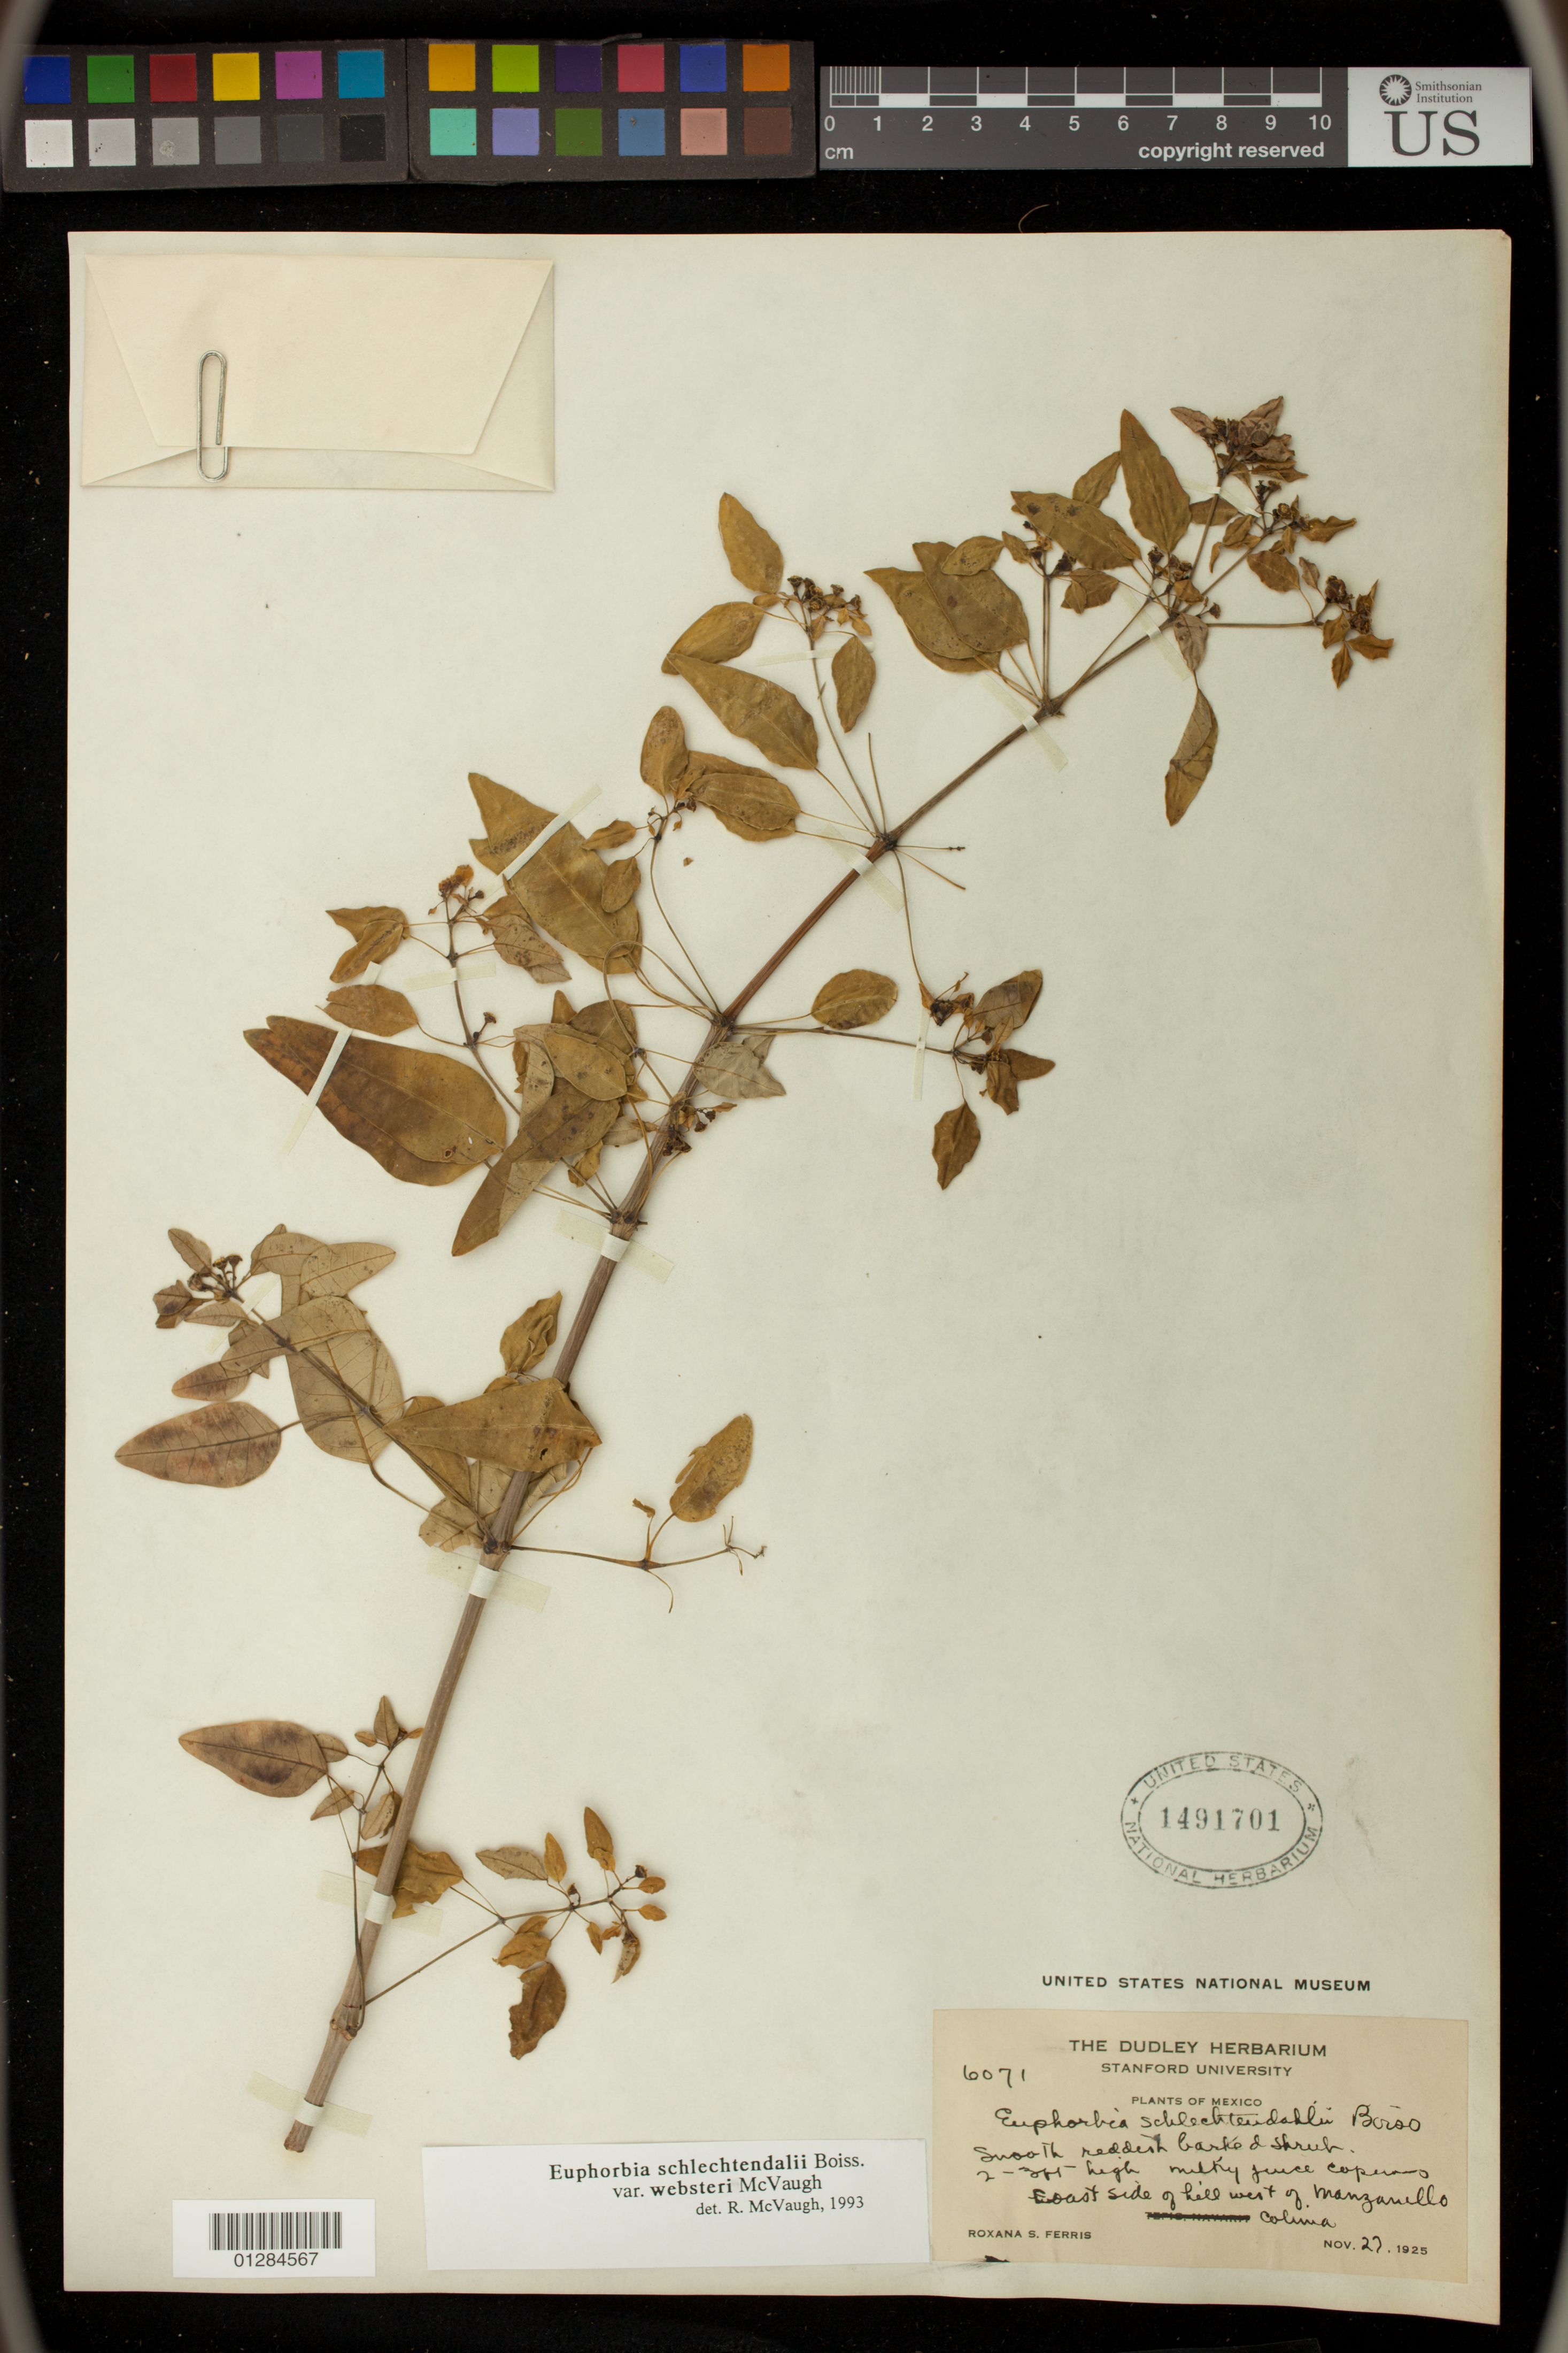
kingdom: Plantae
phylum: Tracheophyta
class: Magnoliopsida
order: Malpighiales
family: Euphorbiaceae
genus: Euphorbia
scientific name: Euphorbia schlechtendalii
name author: Boiss.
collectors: Ferris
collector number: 6071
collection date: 1925-11-27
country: Mexico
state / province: Colima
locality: Coast side of hill west of Manzanillo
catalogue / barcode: US 1491701